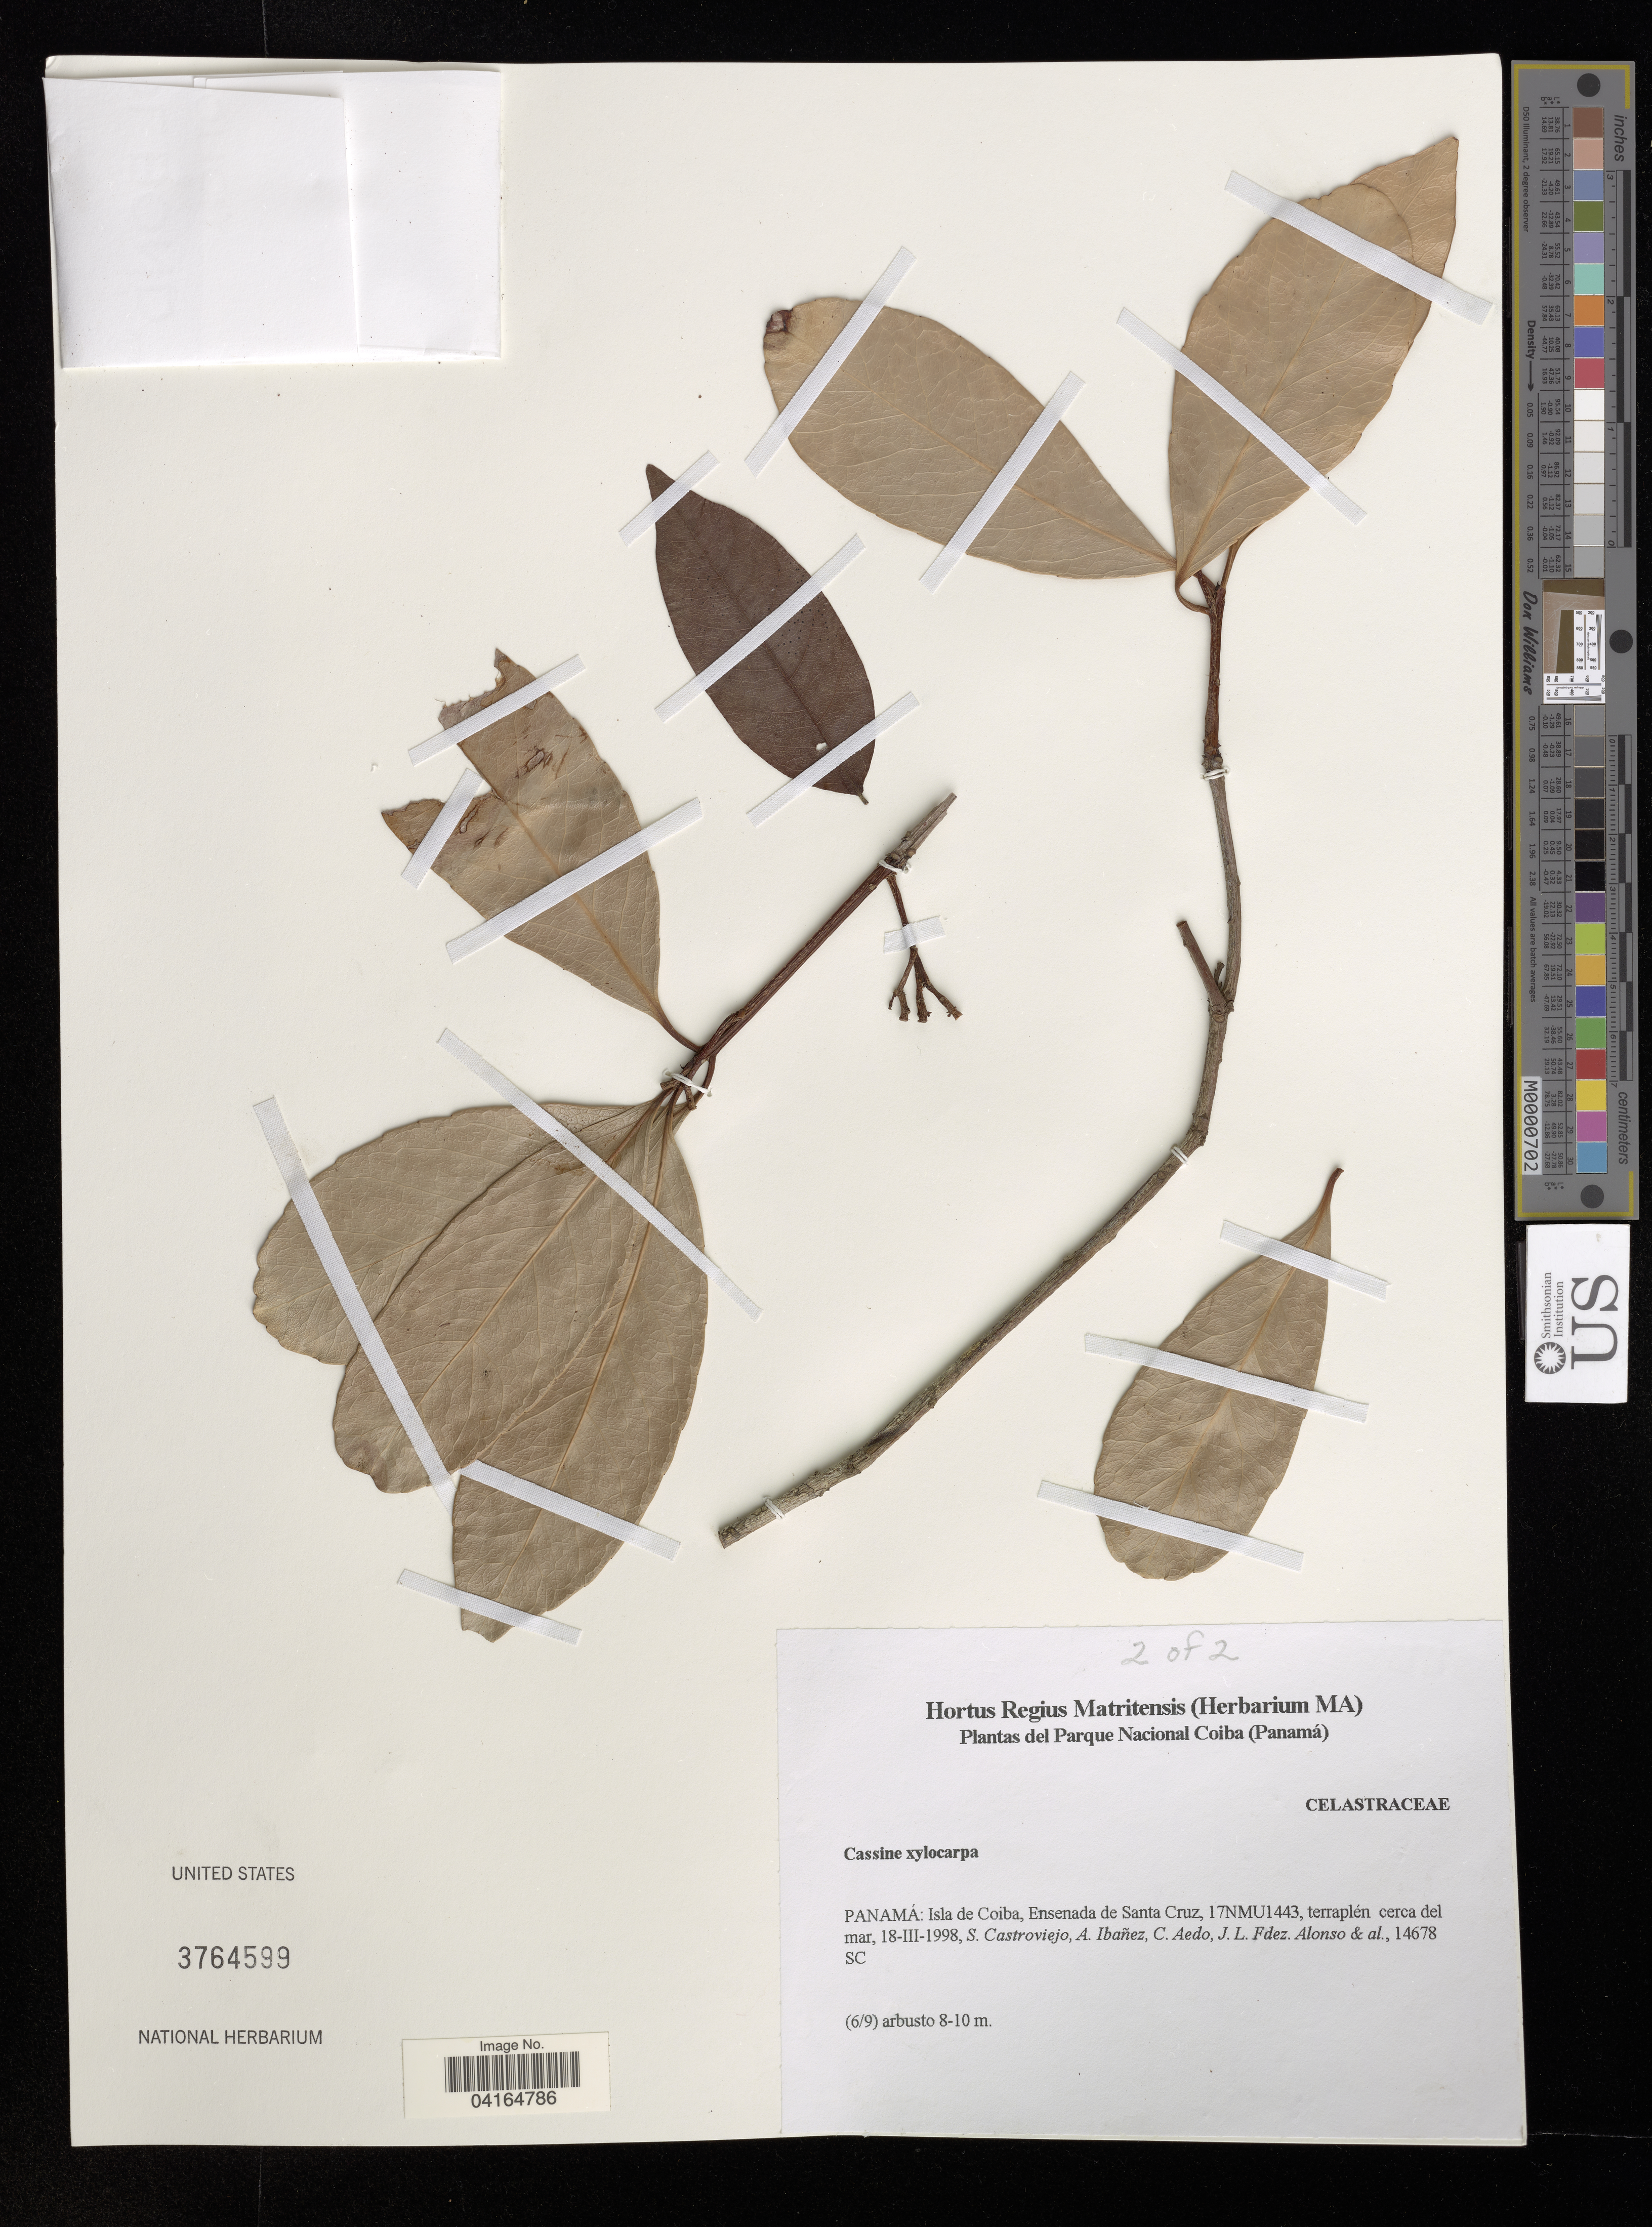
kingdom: Plantae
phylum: Tracheophyta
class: Magnoliopsida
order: Celastrales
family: Celastraceae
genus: Cassine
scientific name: Cassine xylocarpa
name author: Vent.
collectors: S. Castroviejo, A. Ibáñez, C. Aedo & J. L. Fernández-Alonso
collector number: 14678 SC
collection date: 1998-03-18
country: Panama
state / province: Panamá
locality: Isla de Coiba, Ensenada de Santa Cruz, 17NMU1443, terraplén cerca del mar.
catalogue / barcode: US 3764599